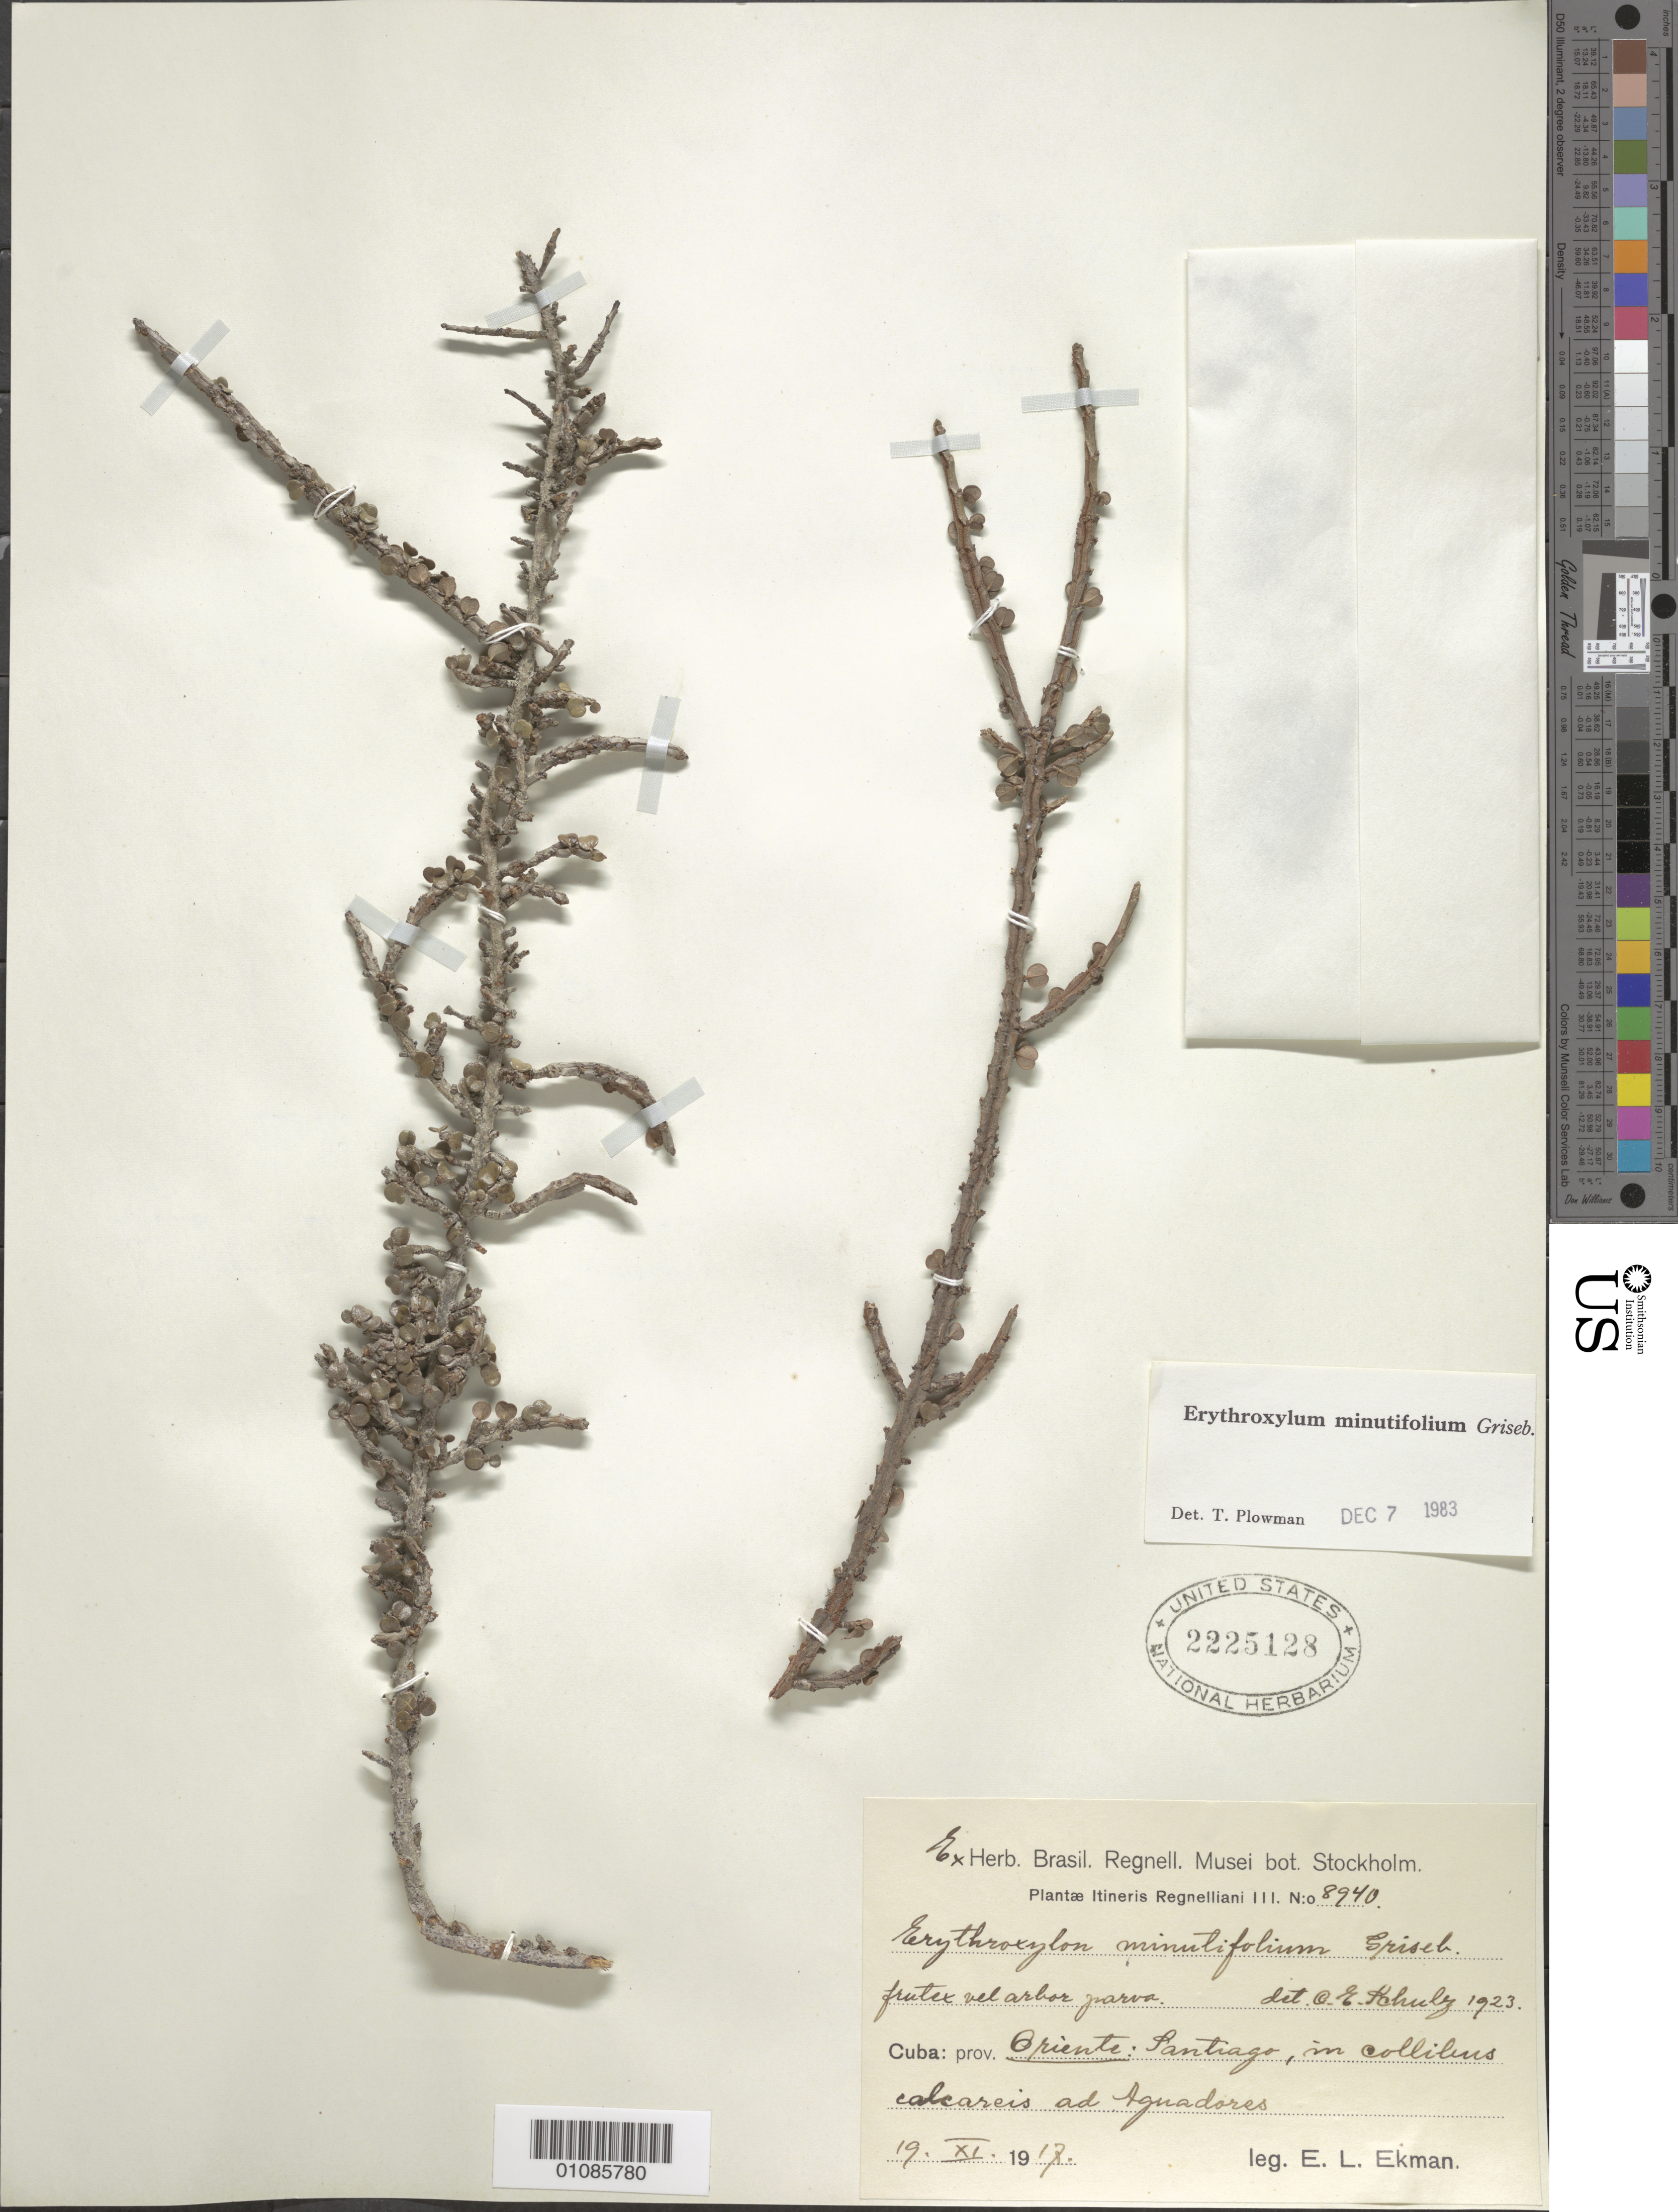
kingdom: Plantae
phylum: Tracheophyta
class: Magnoliopsida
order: Malpighiales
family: Erythroxylaceae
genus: Erythroxylum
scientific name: Erythroxylum minutifolium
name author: Griseb.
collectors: E. L. Ekman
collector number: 8940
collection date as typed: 19 Oct 1917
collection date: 1917-10-19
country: Cuba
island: Cuba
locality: Oriente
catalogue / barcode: US 2225128